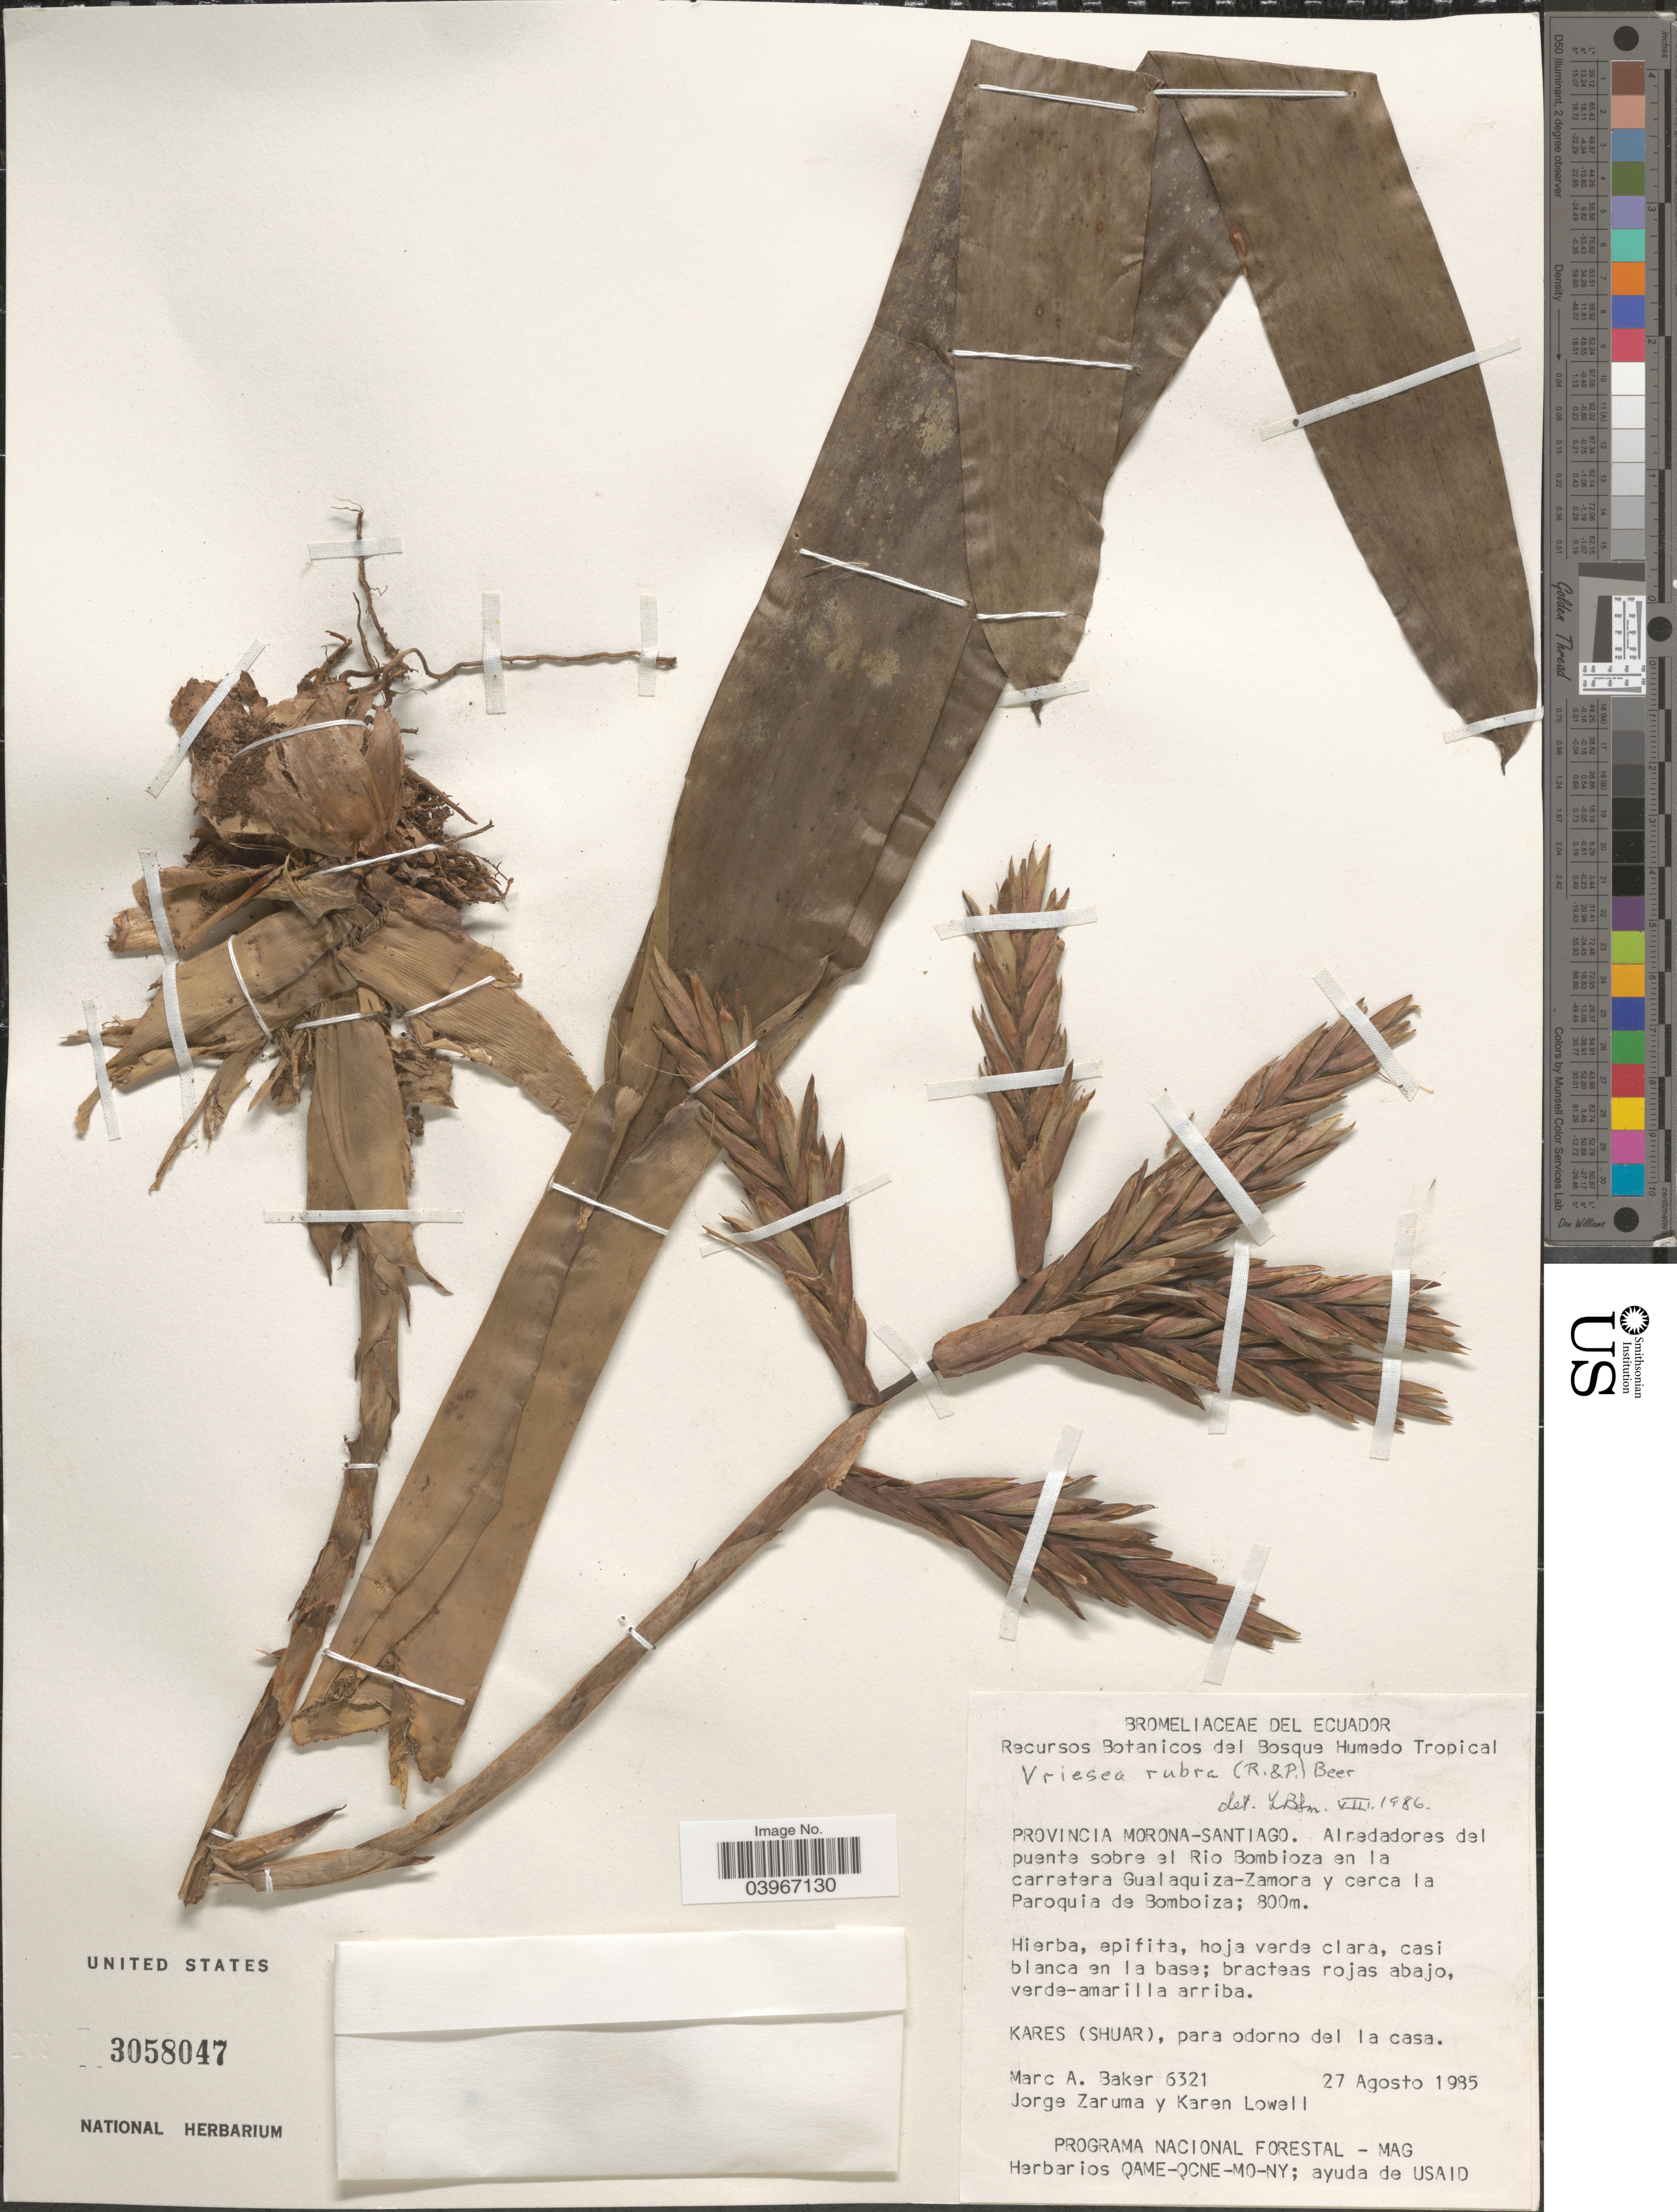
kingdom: Plantae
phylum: Tracheophyta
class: Liliopsida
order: Poales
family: Bromeliaceae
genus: Vriesea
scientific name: Vriesea rubra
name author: (Ruiz & Pav.) Beer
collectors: M. A. Baker, J. Zaruma & K. Lowell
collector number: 6321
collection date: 1985-08-27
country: Ecuador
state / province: Morona-Santiago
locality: Alrededores del puente sobre el Rio Bombioza en la carretera Gualaquiza-Zamora y cerca la Paroquia de Bomboiza.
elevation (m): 800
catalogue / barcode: US 3058047